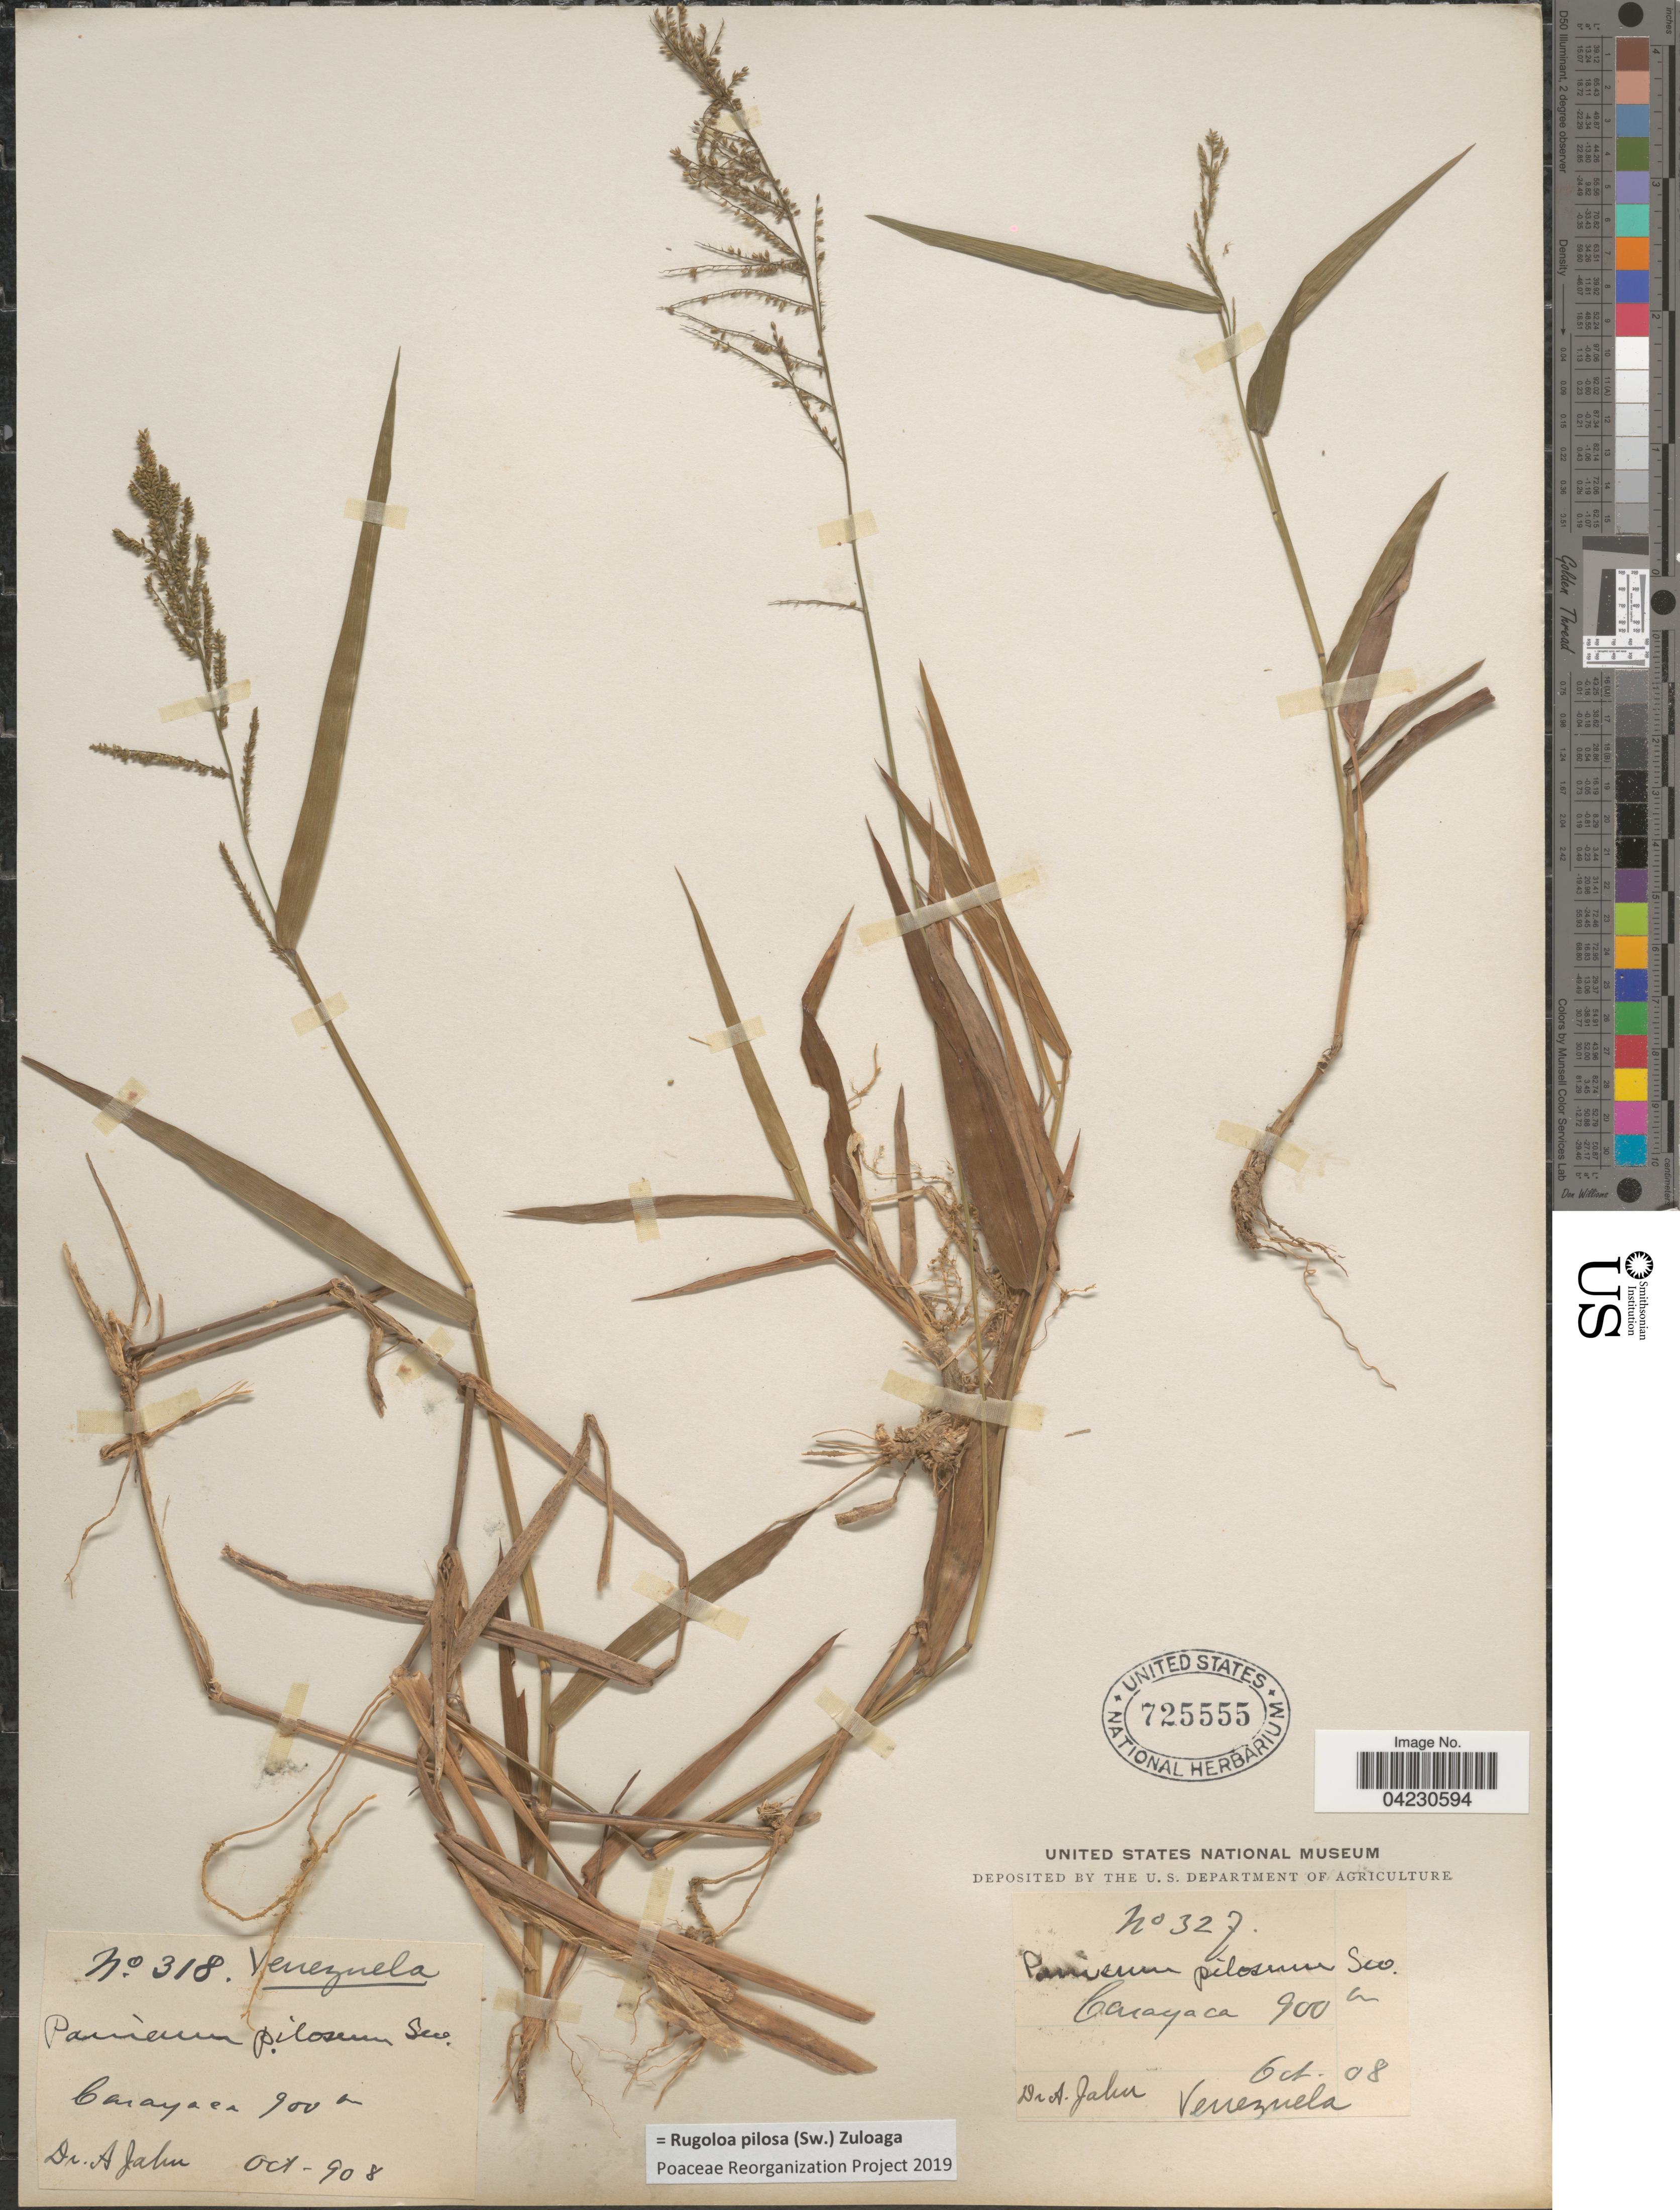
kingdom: Plantae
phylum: Tracheophyta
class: Liliopsida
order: Poales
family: Poaceae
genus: Rugoloa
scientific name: Rugoloa pilosa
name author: (Sw.) Zuloaga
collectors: A. Jalin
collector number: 318/327?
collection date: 1908-10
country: Venezuela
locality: Carayaca.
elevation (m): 900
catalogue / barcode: US 725555